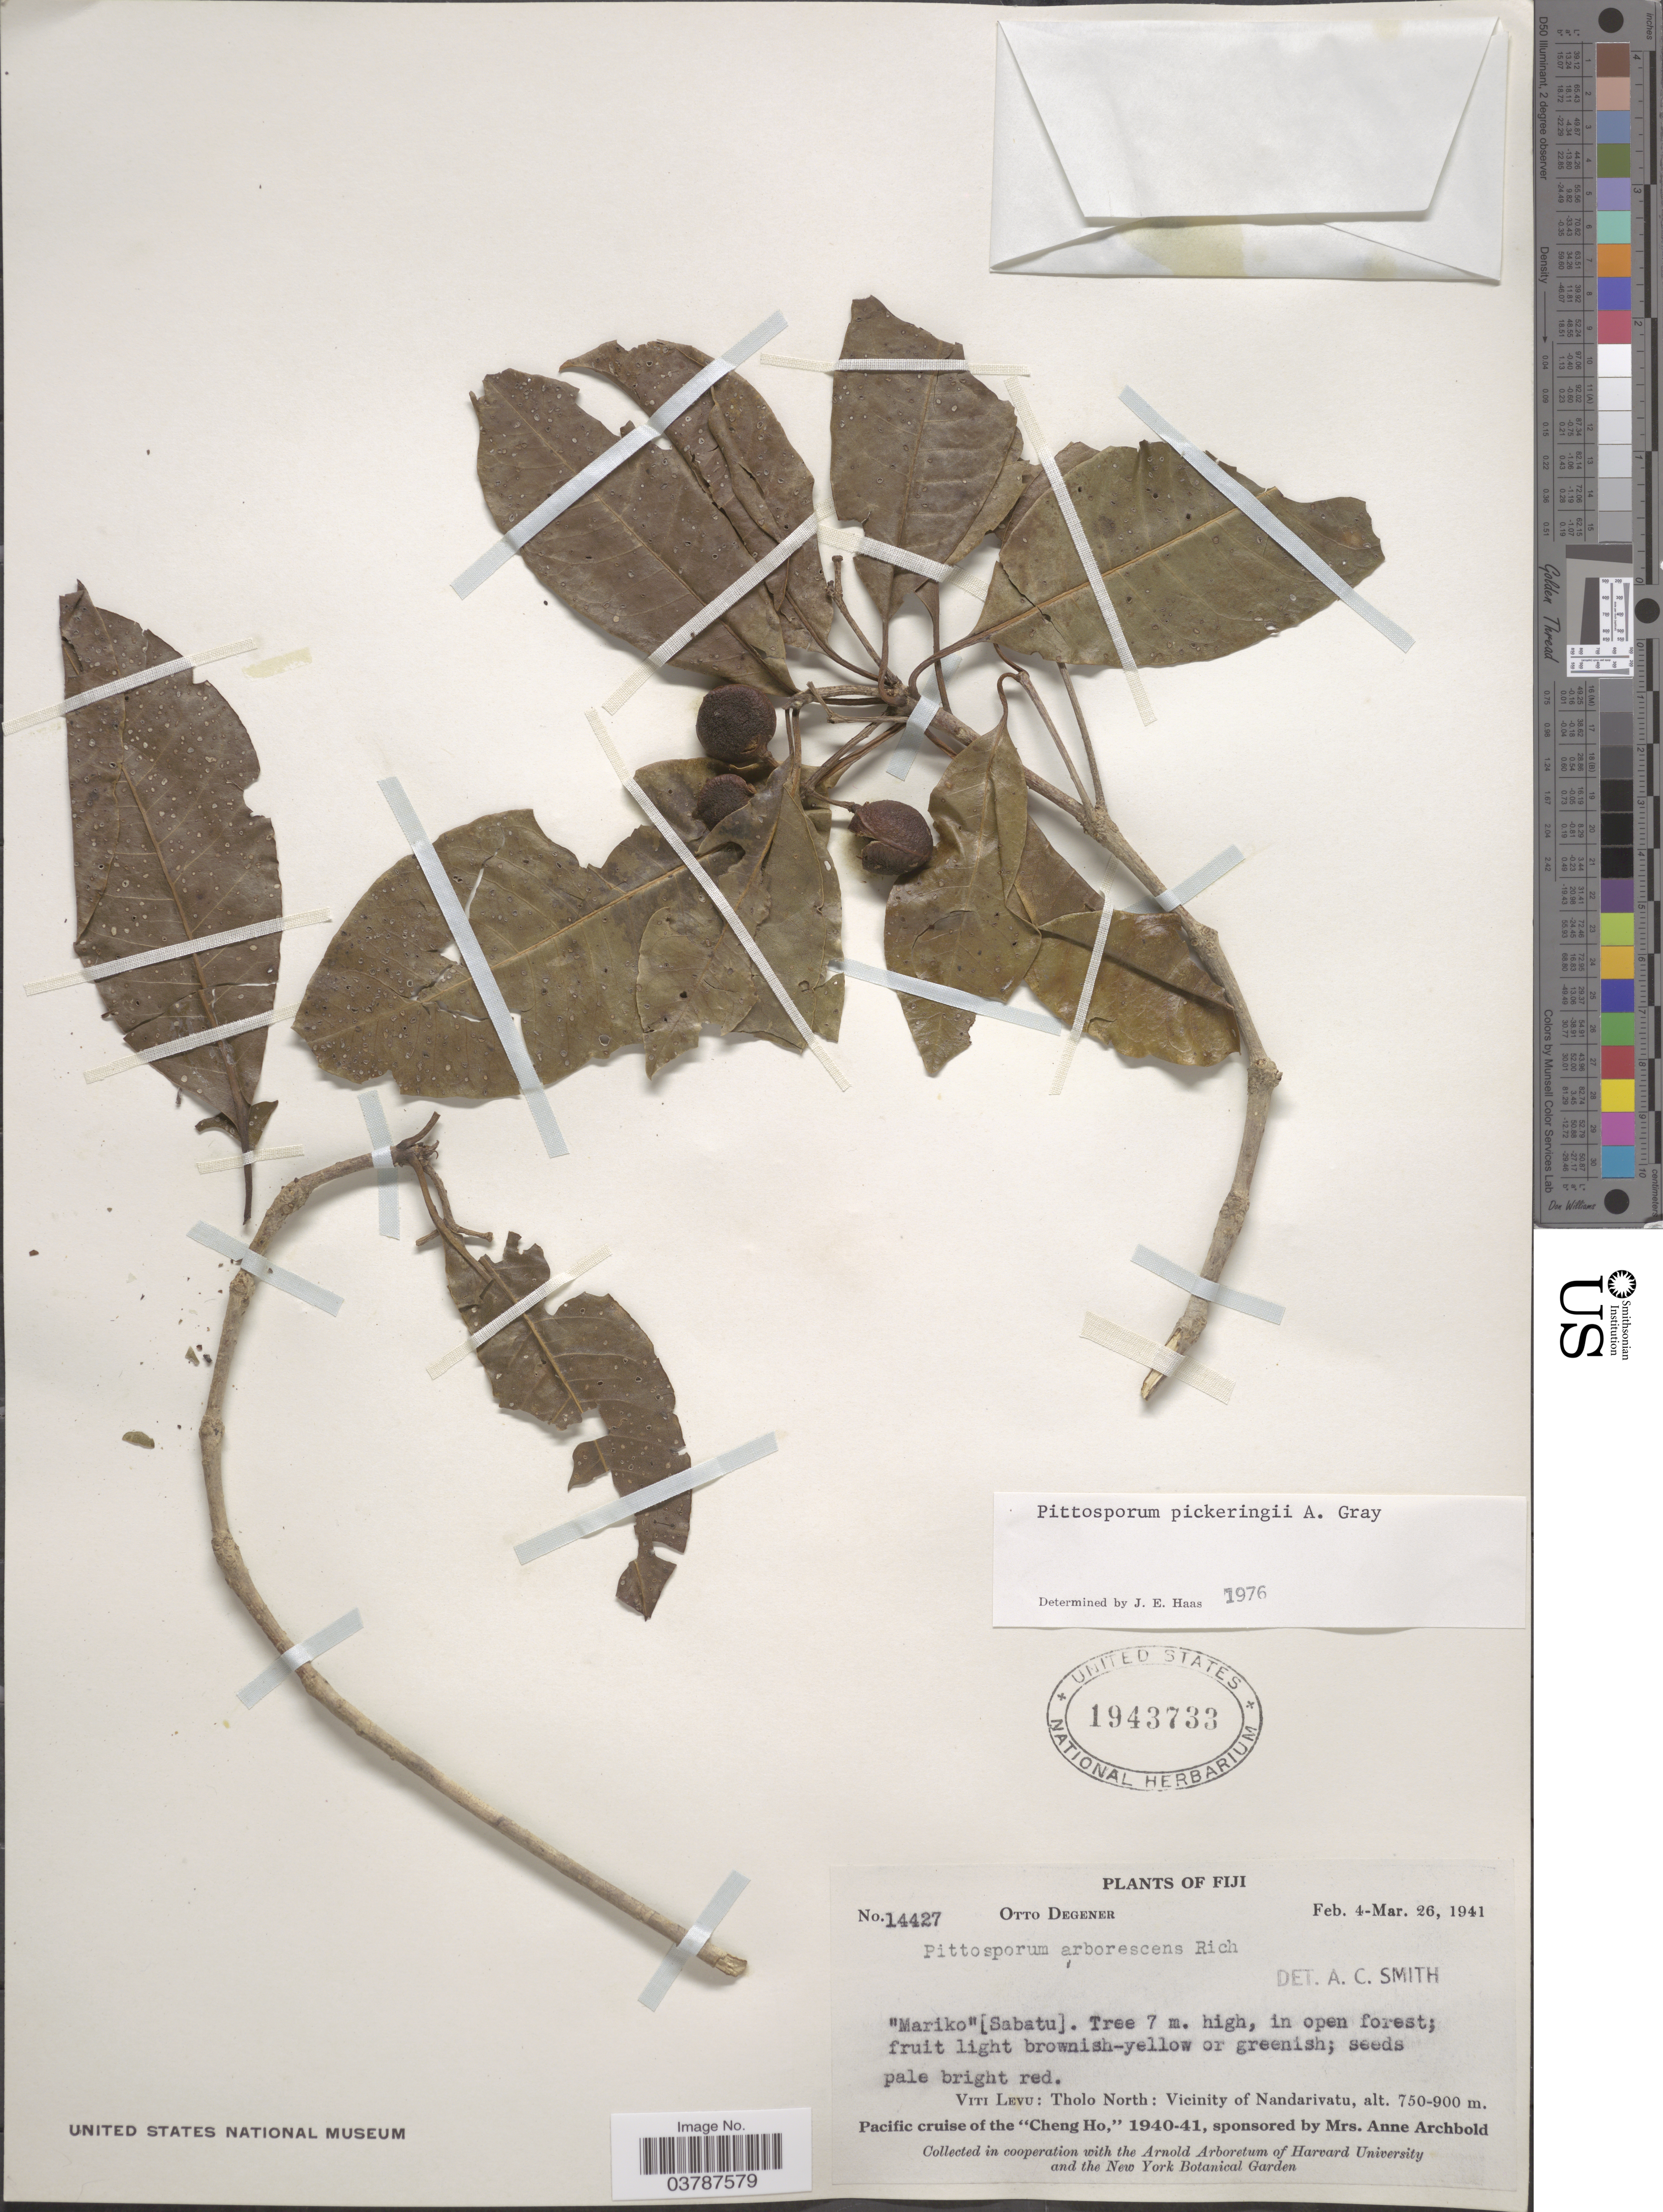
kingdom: Plantae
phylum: Tracheophyta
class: Magnoliopsida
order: Apiales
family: Pittosporaceae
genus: Pittosporum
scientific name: Pittosporum pickeringii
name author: A. Gray in Wilkes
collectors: O. Degener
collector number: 14427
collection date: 1941-02-04/1941-03-26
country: Fiji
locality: Viti Levu: Tholo North: Vicinity of Nandarivatu.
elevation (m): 750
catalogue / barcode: US 1943733